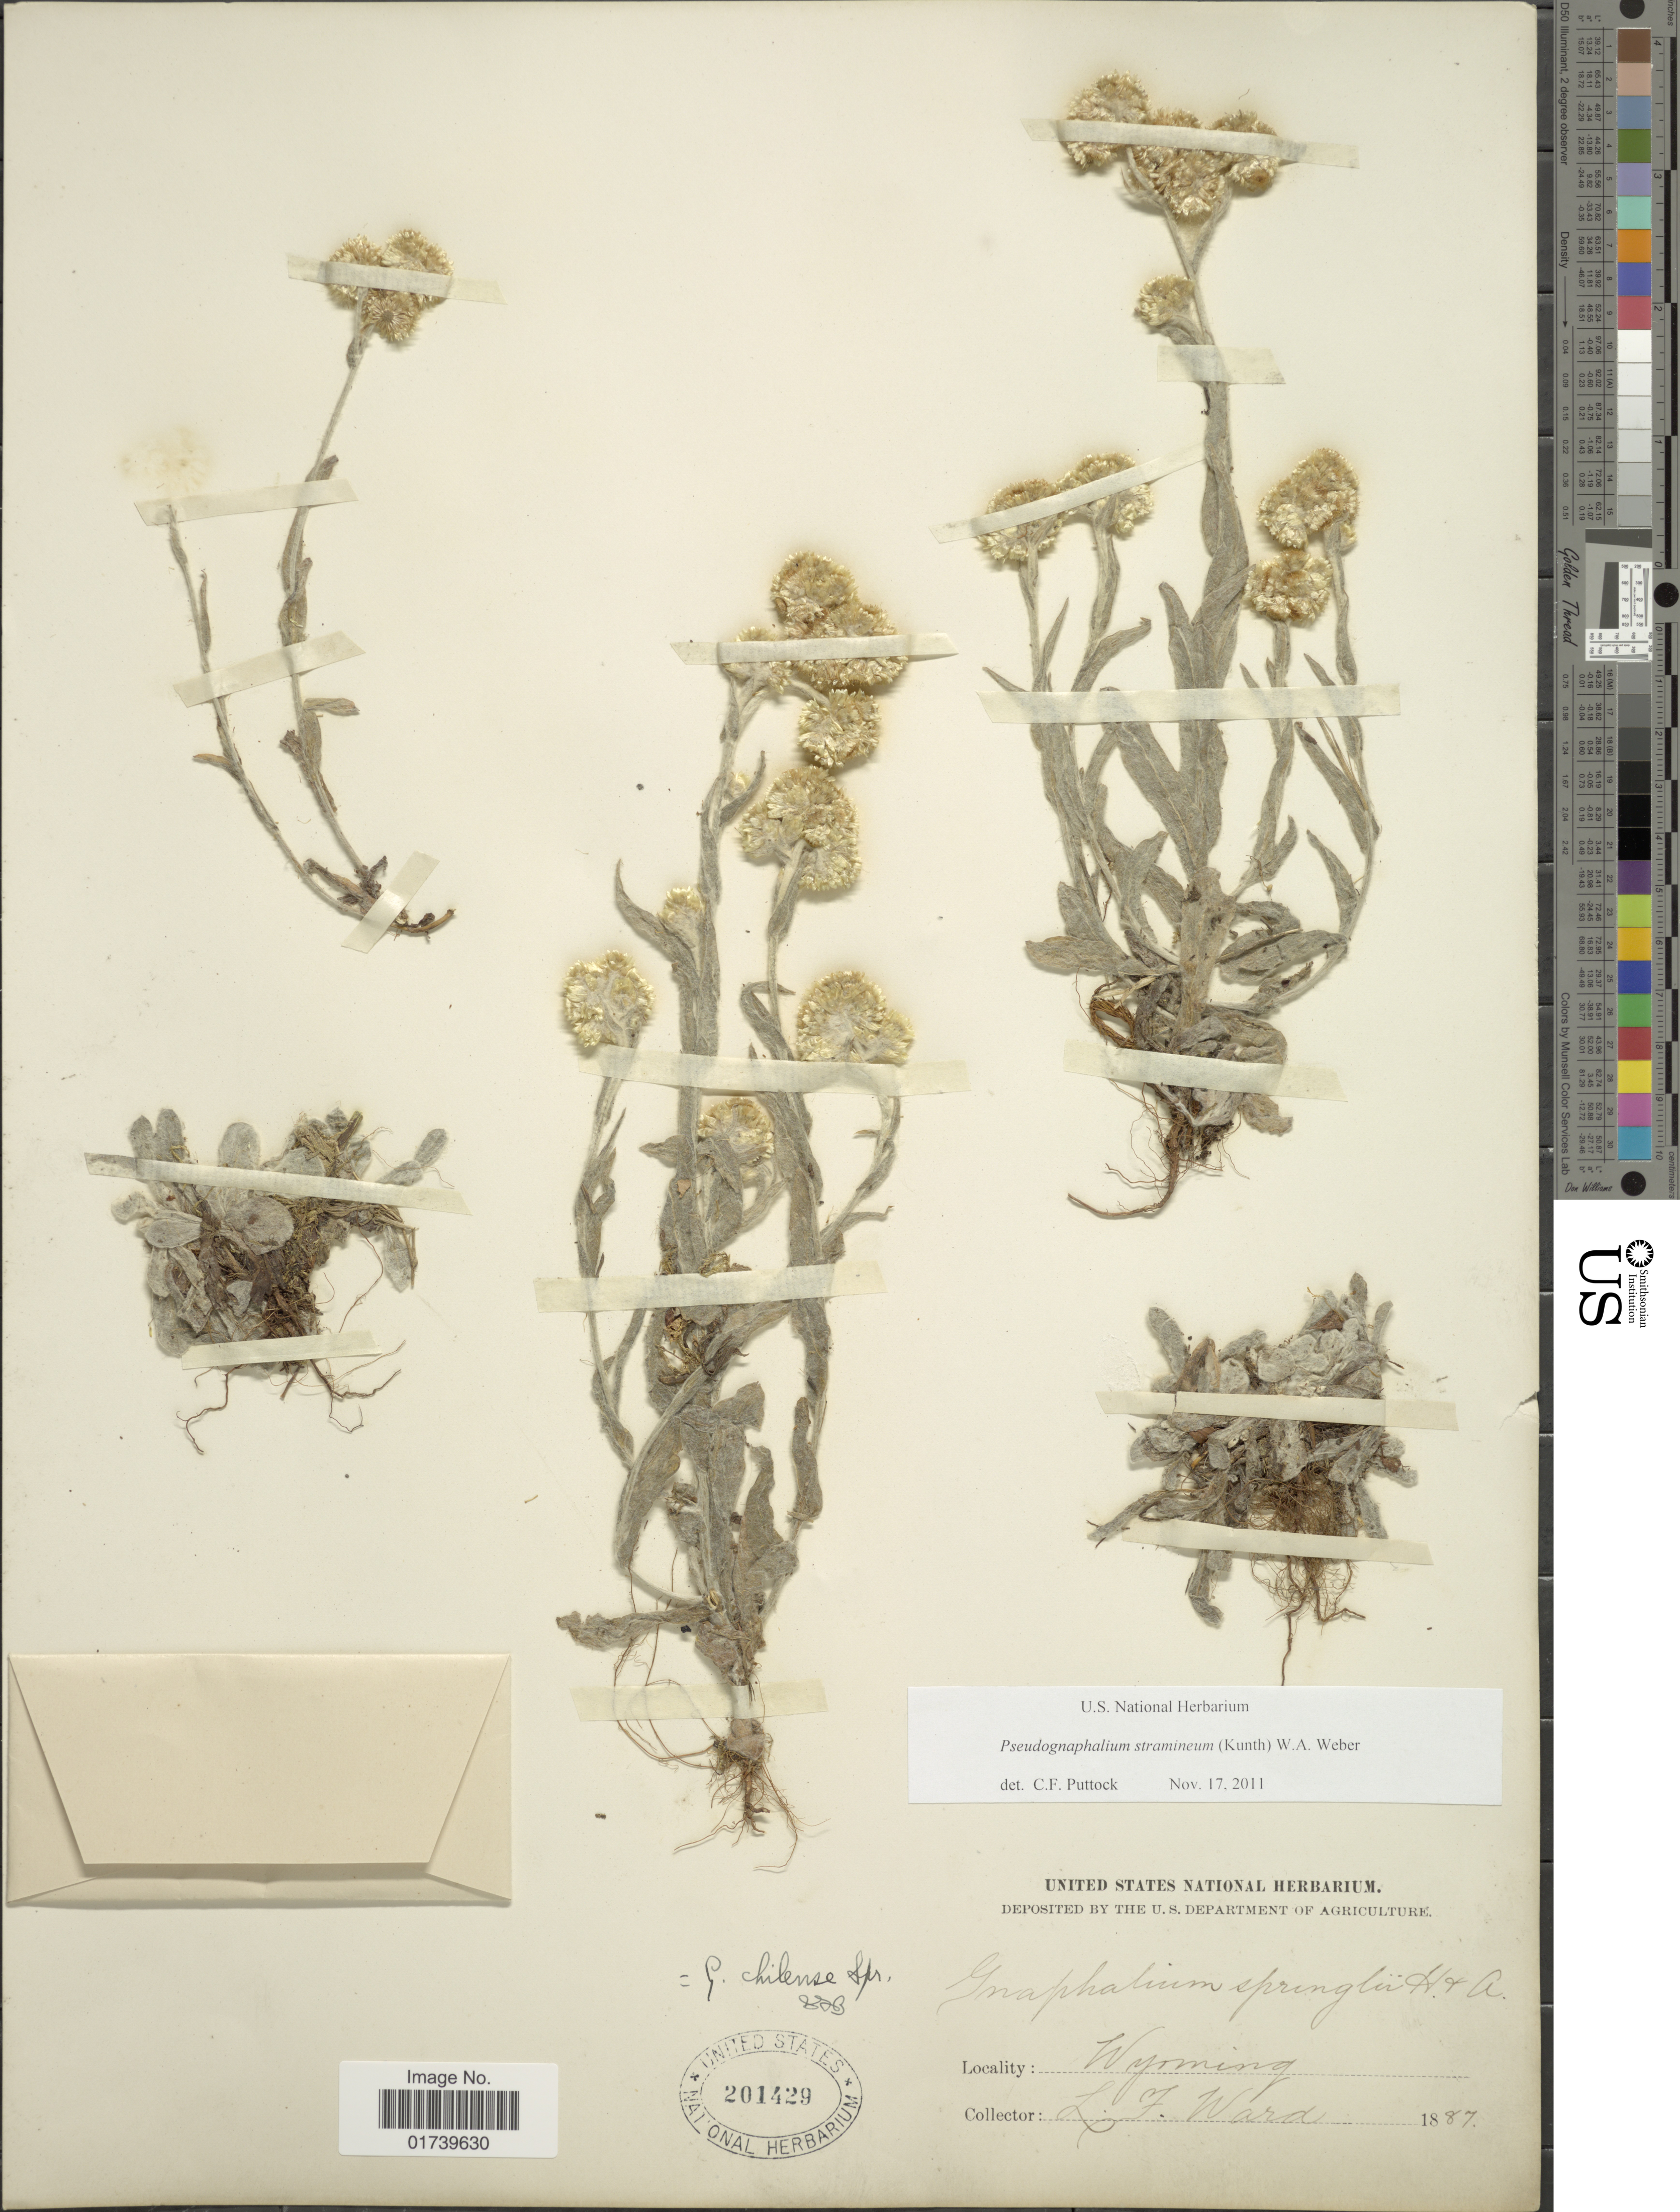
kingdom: Plantae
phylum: Tracheophyta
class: Magnoliopsida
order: Asterales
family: Asteraceae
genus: Pseudognaphalium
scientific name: Pseudognaphalium stramineum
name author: (Kunth) Anderb.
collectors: L. Ward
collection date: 1887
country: United States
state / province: Wyoming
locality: Wyoming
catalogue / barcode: US 201429